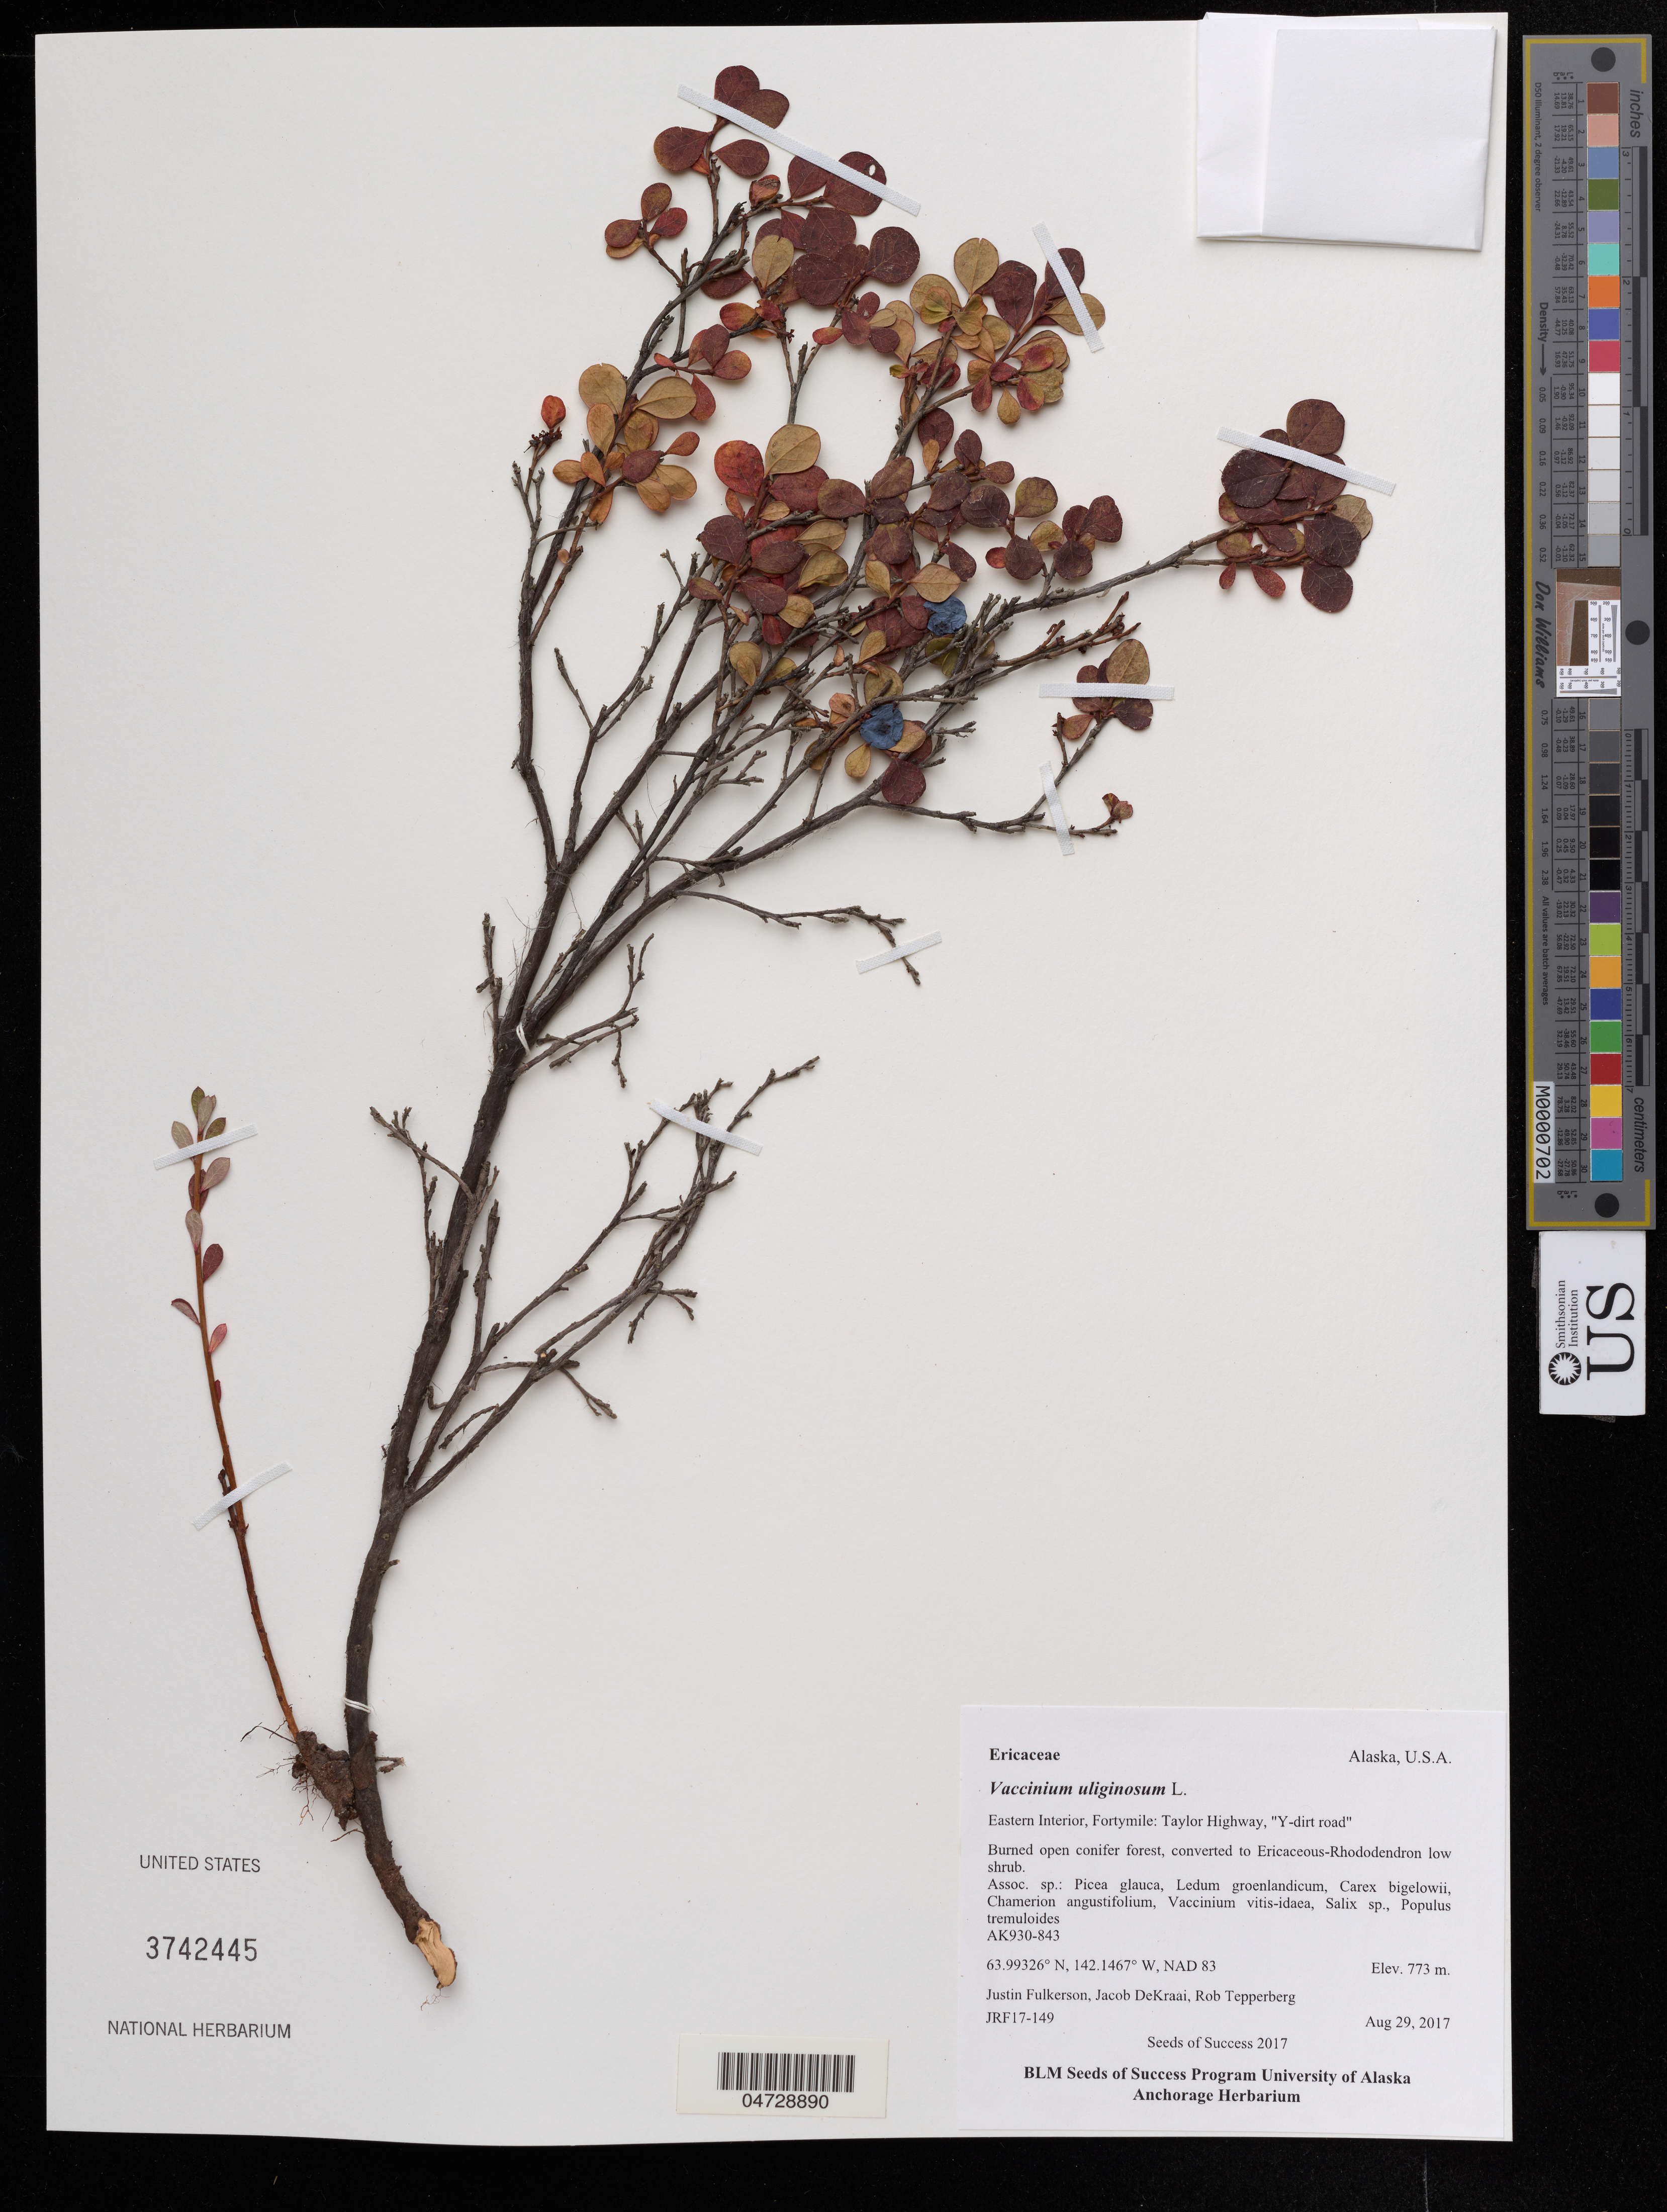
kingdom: Plantae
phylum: Tracheophyta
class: Magnoliopsida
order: Ericales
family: Ericaceae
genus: Vaccinium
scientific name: Vaccinium uliginosum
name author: L.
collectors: J. Fulkerson, J. Dekraai & R. Tepperberg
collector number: JRF17-149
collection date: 2017-08-29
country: United States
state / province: Alaska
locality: Eastern Interior, Fortymile: Taylor Highway, "Y-dirt road".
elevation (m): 773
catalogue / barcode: US 3742445